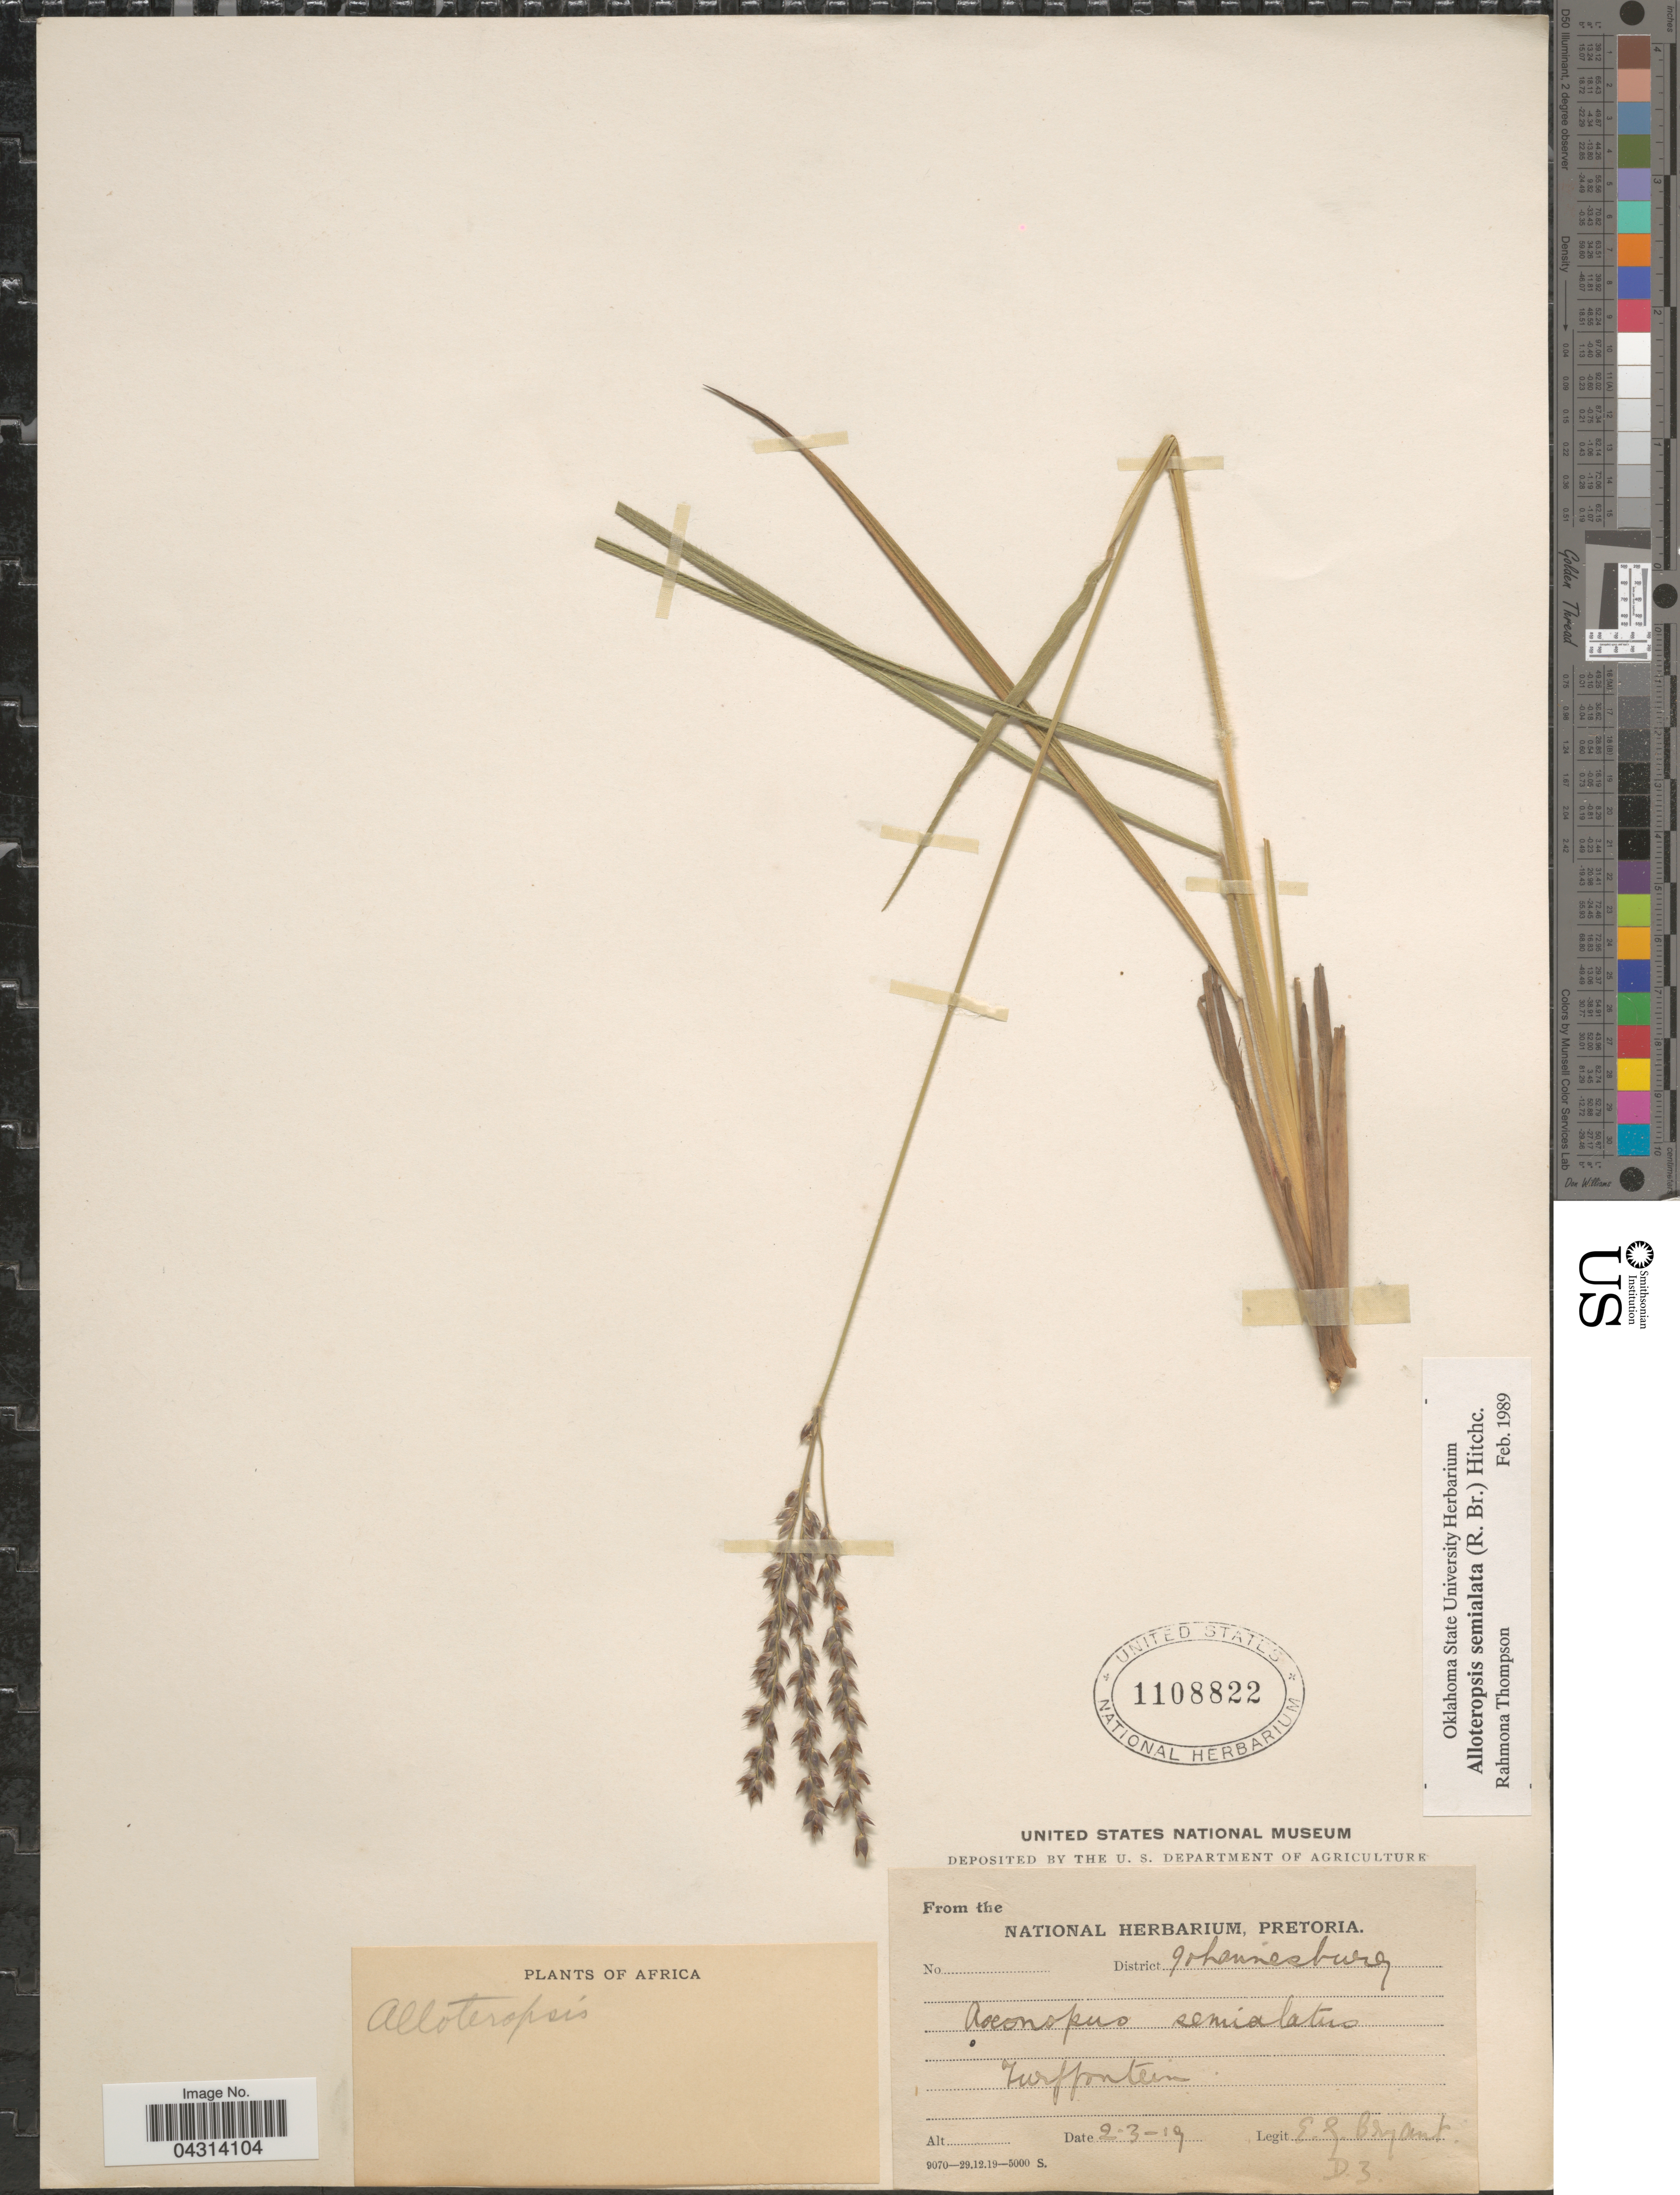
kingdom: Plantae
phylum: Tracheophyta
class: Liliopsida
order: Poales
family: Poaceae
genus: Alloteropsis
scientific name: Alloteropsis semialata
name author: (R. Br.) Hitchc.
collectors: E. Bryant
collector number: D3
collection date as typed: Transcribed d/m/y: 2/3/19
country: South Africa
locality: District Johannesburg. Turffontein.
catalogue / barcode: US 1108822